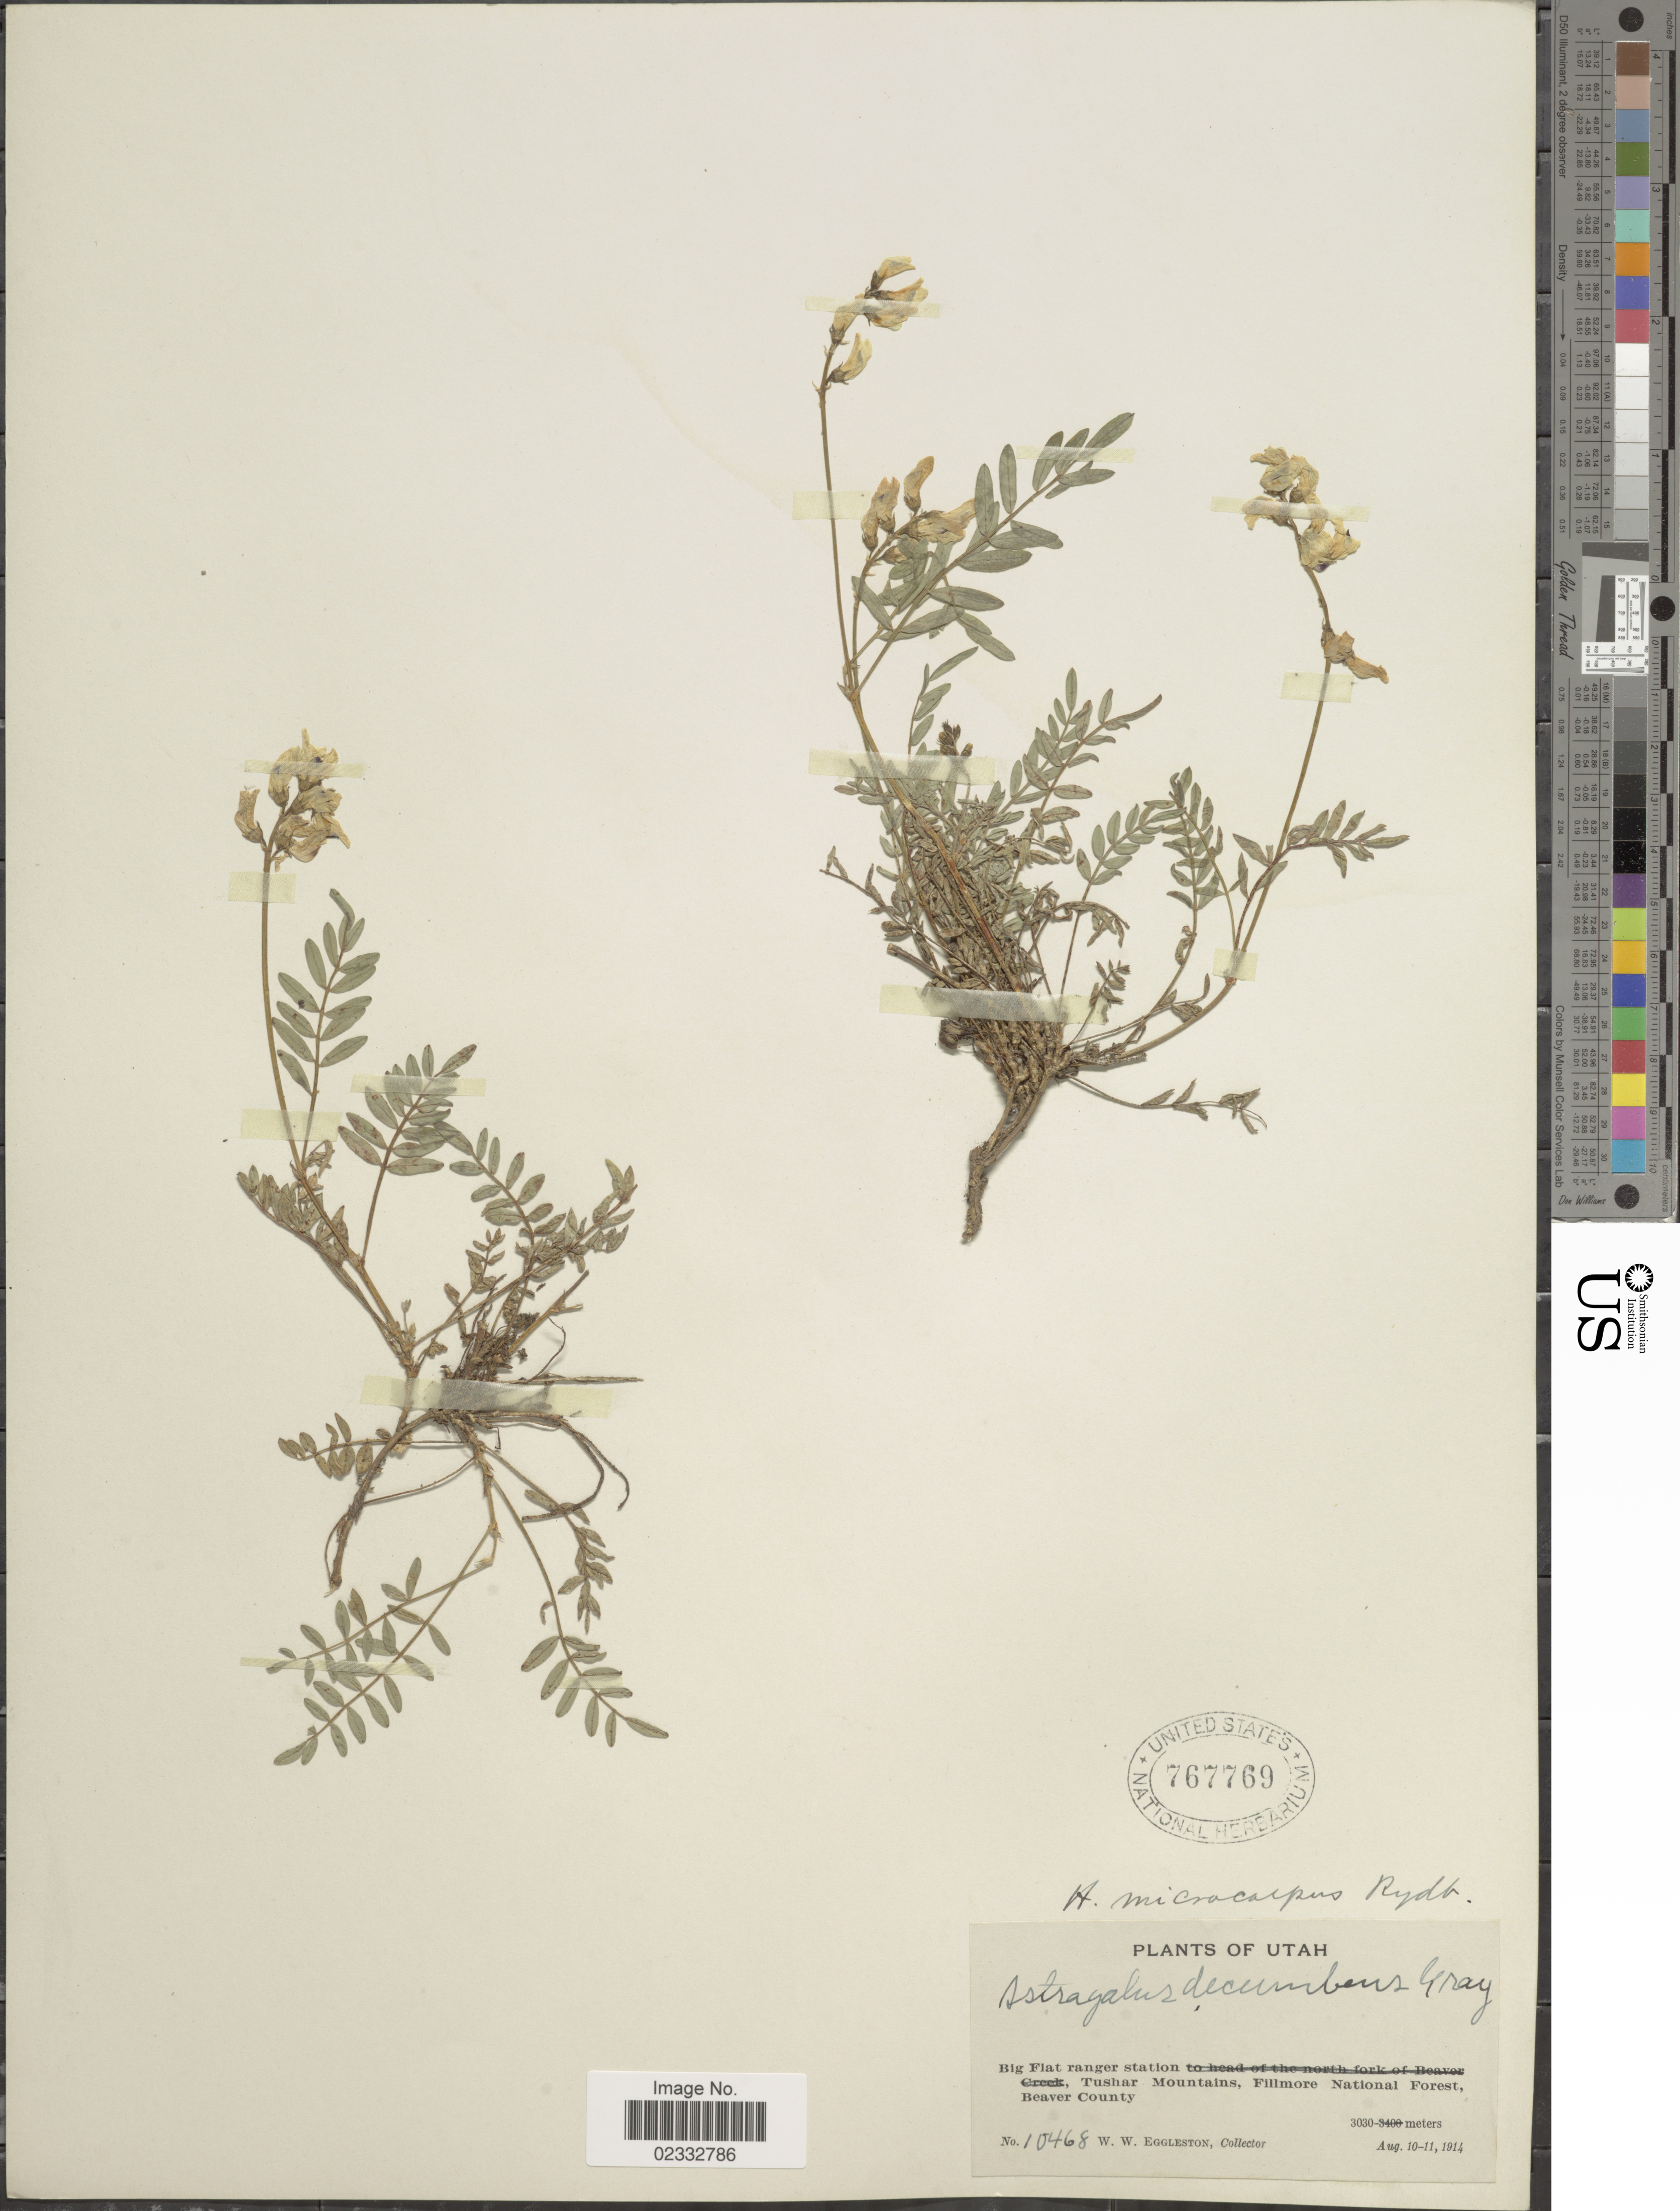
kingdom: Plantae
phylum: Tracheophyta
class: Magnoliopsida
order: Fabales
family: Fabaceae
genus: Astragalus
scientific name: Astragalus microcarpus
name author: A. DC.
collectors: W. W. Eggleston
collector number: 10468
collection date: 1914-08-10/1914-08-11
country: United States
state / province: Utah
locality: Big Flat ranger station, Tushar Mountains, Fillmore National Forest, Beaver County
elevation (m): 3030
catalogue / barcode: US 767769